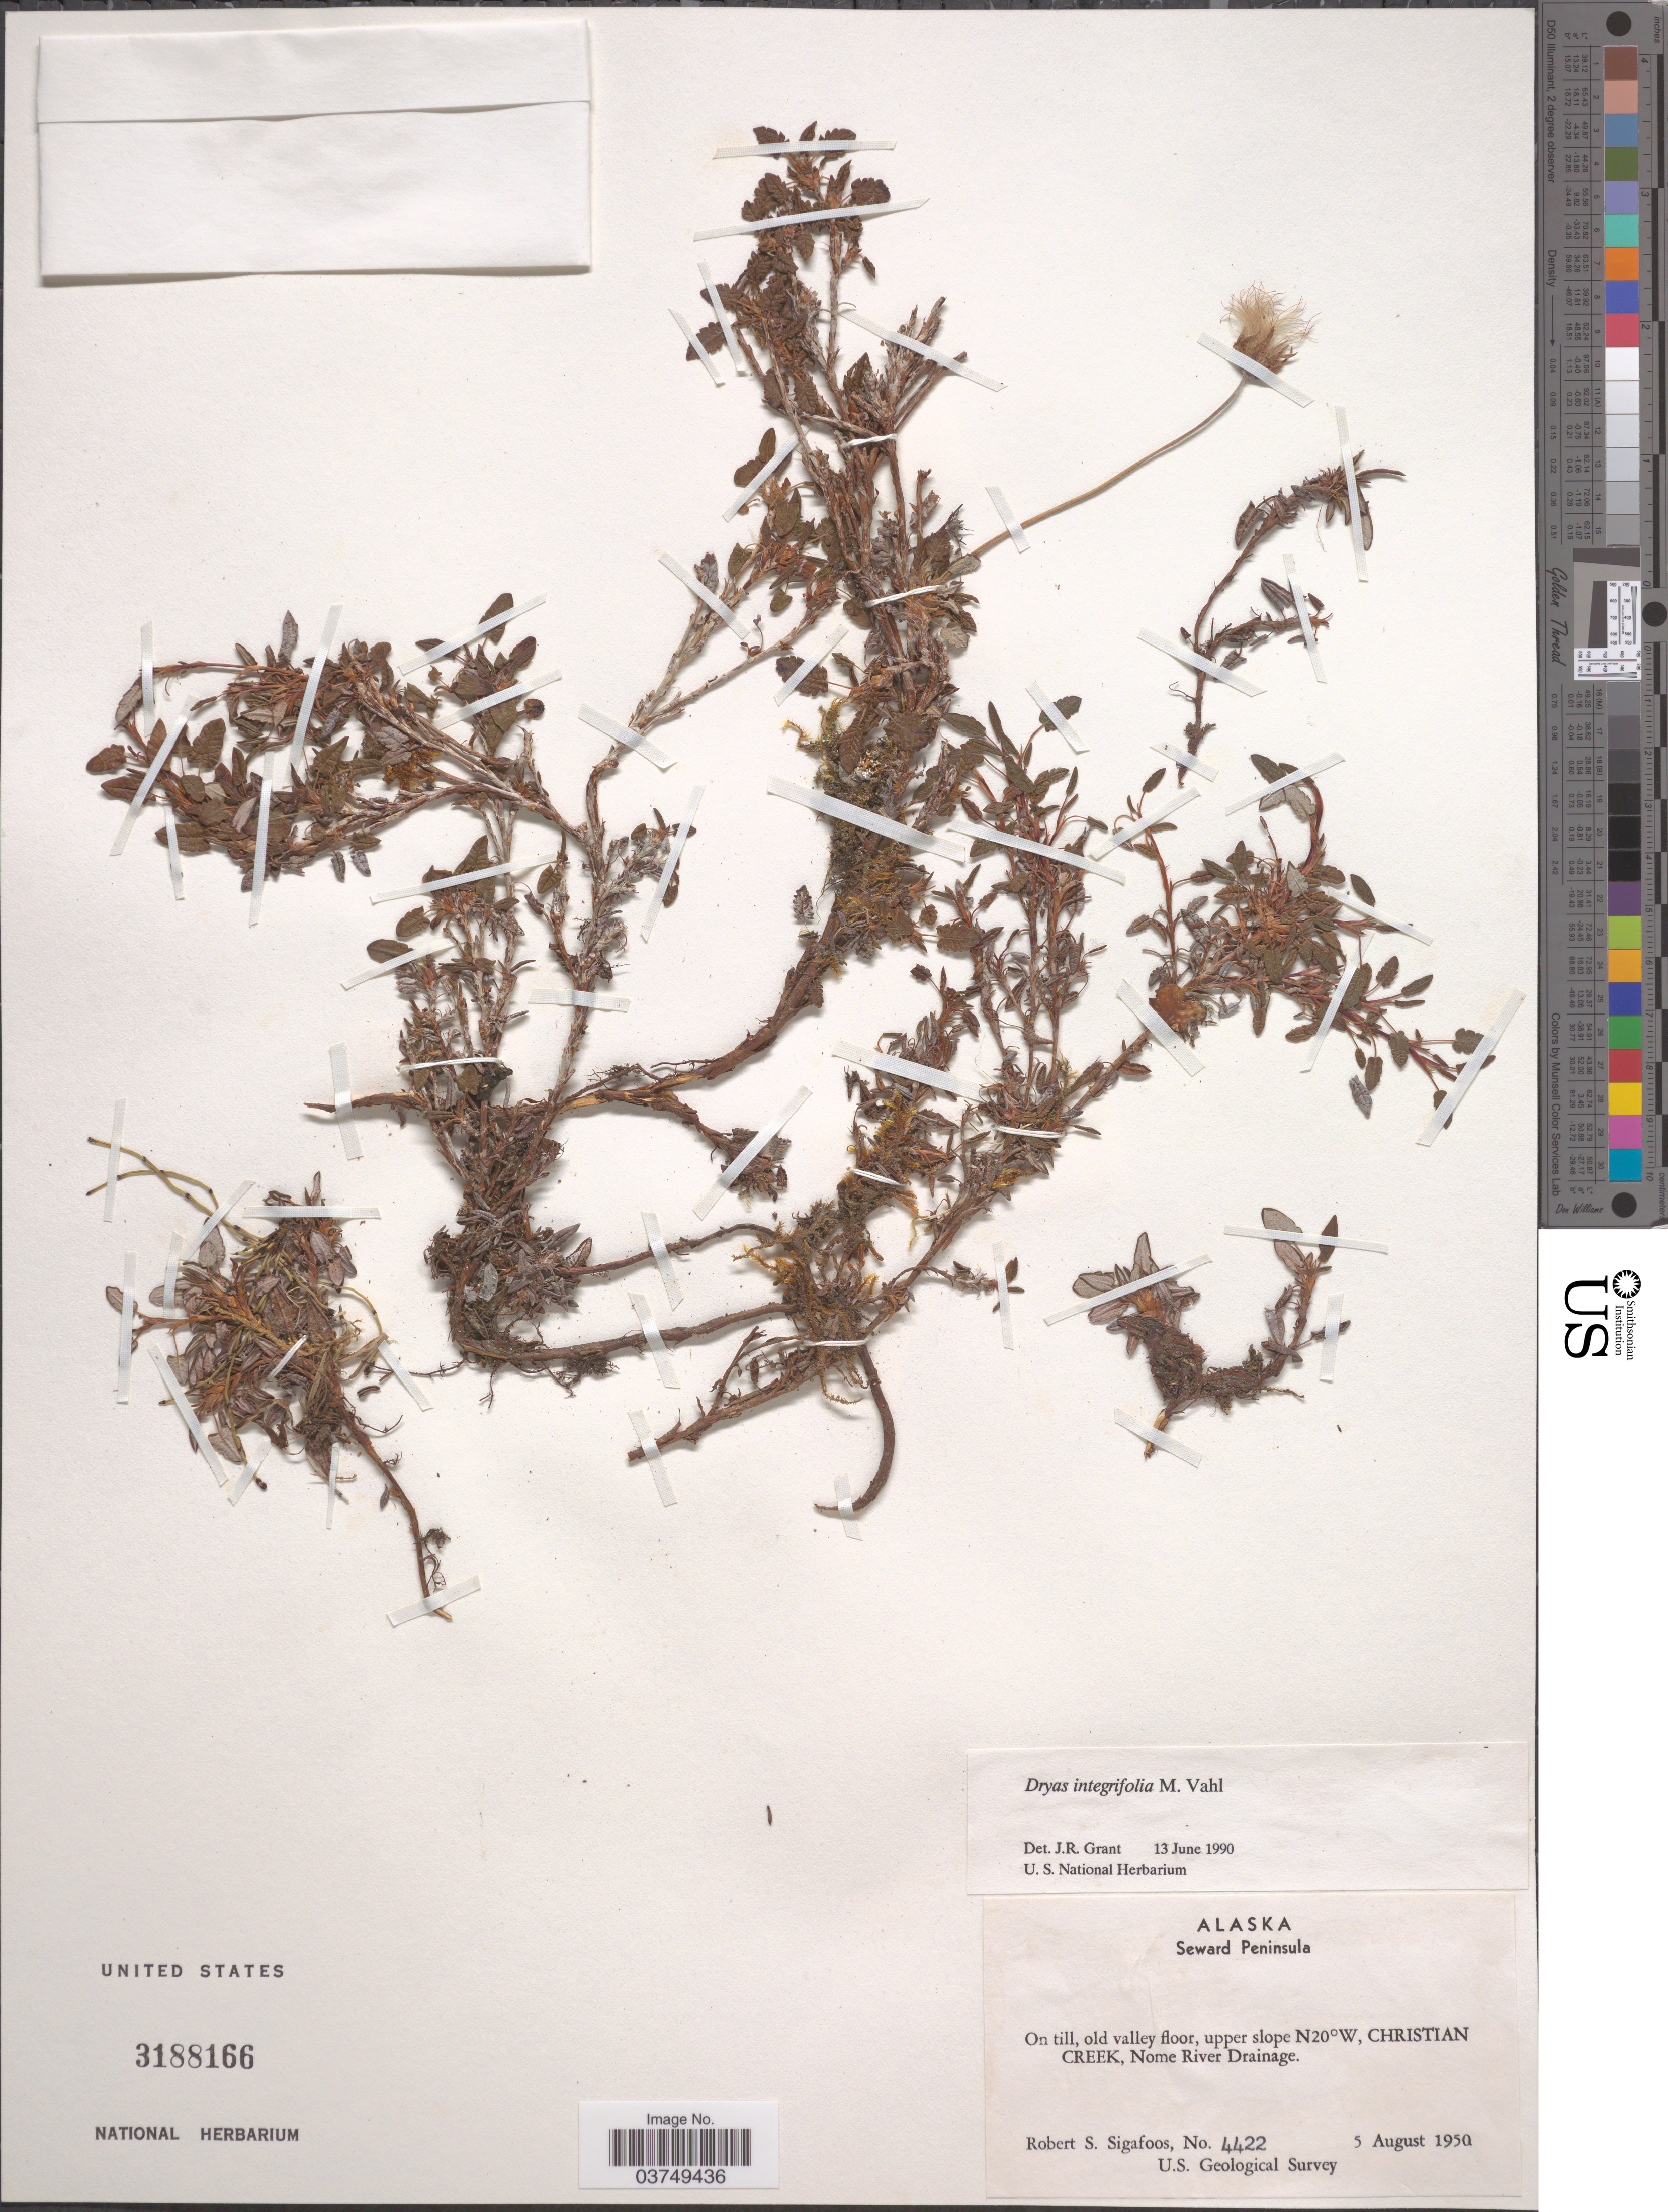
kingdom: Plantae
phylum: Tracheophyta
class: Magnoliopsida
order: Rosales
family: Rosaceae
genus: Dryas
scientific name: Dryas integrifolia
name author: Vahl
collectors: R. Sigafoos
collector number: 4422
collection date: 1950-08-05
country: United States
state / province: Alaska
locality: Seward Peninsula. On till, old valley floor, upper slope N20ºW, Christian Creek, Nome River Drainage.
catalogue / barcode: US 3188166